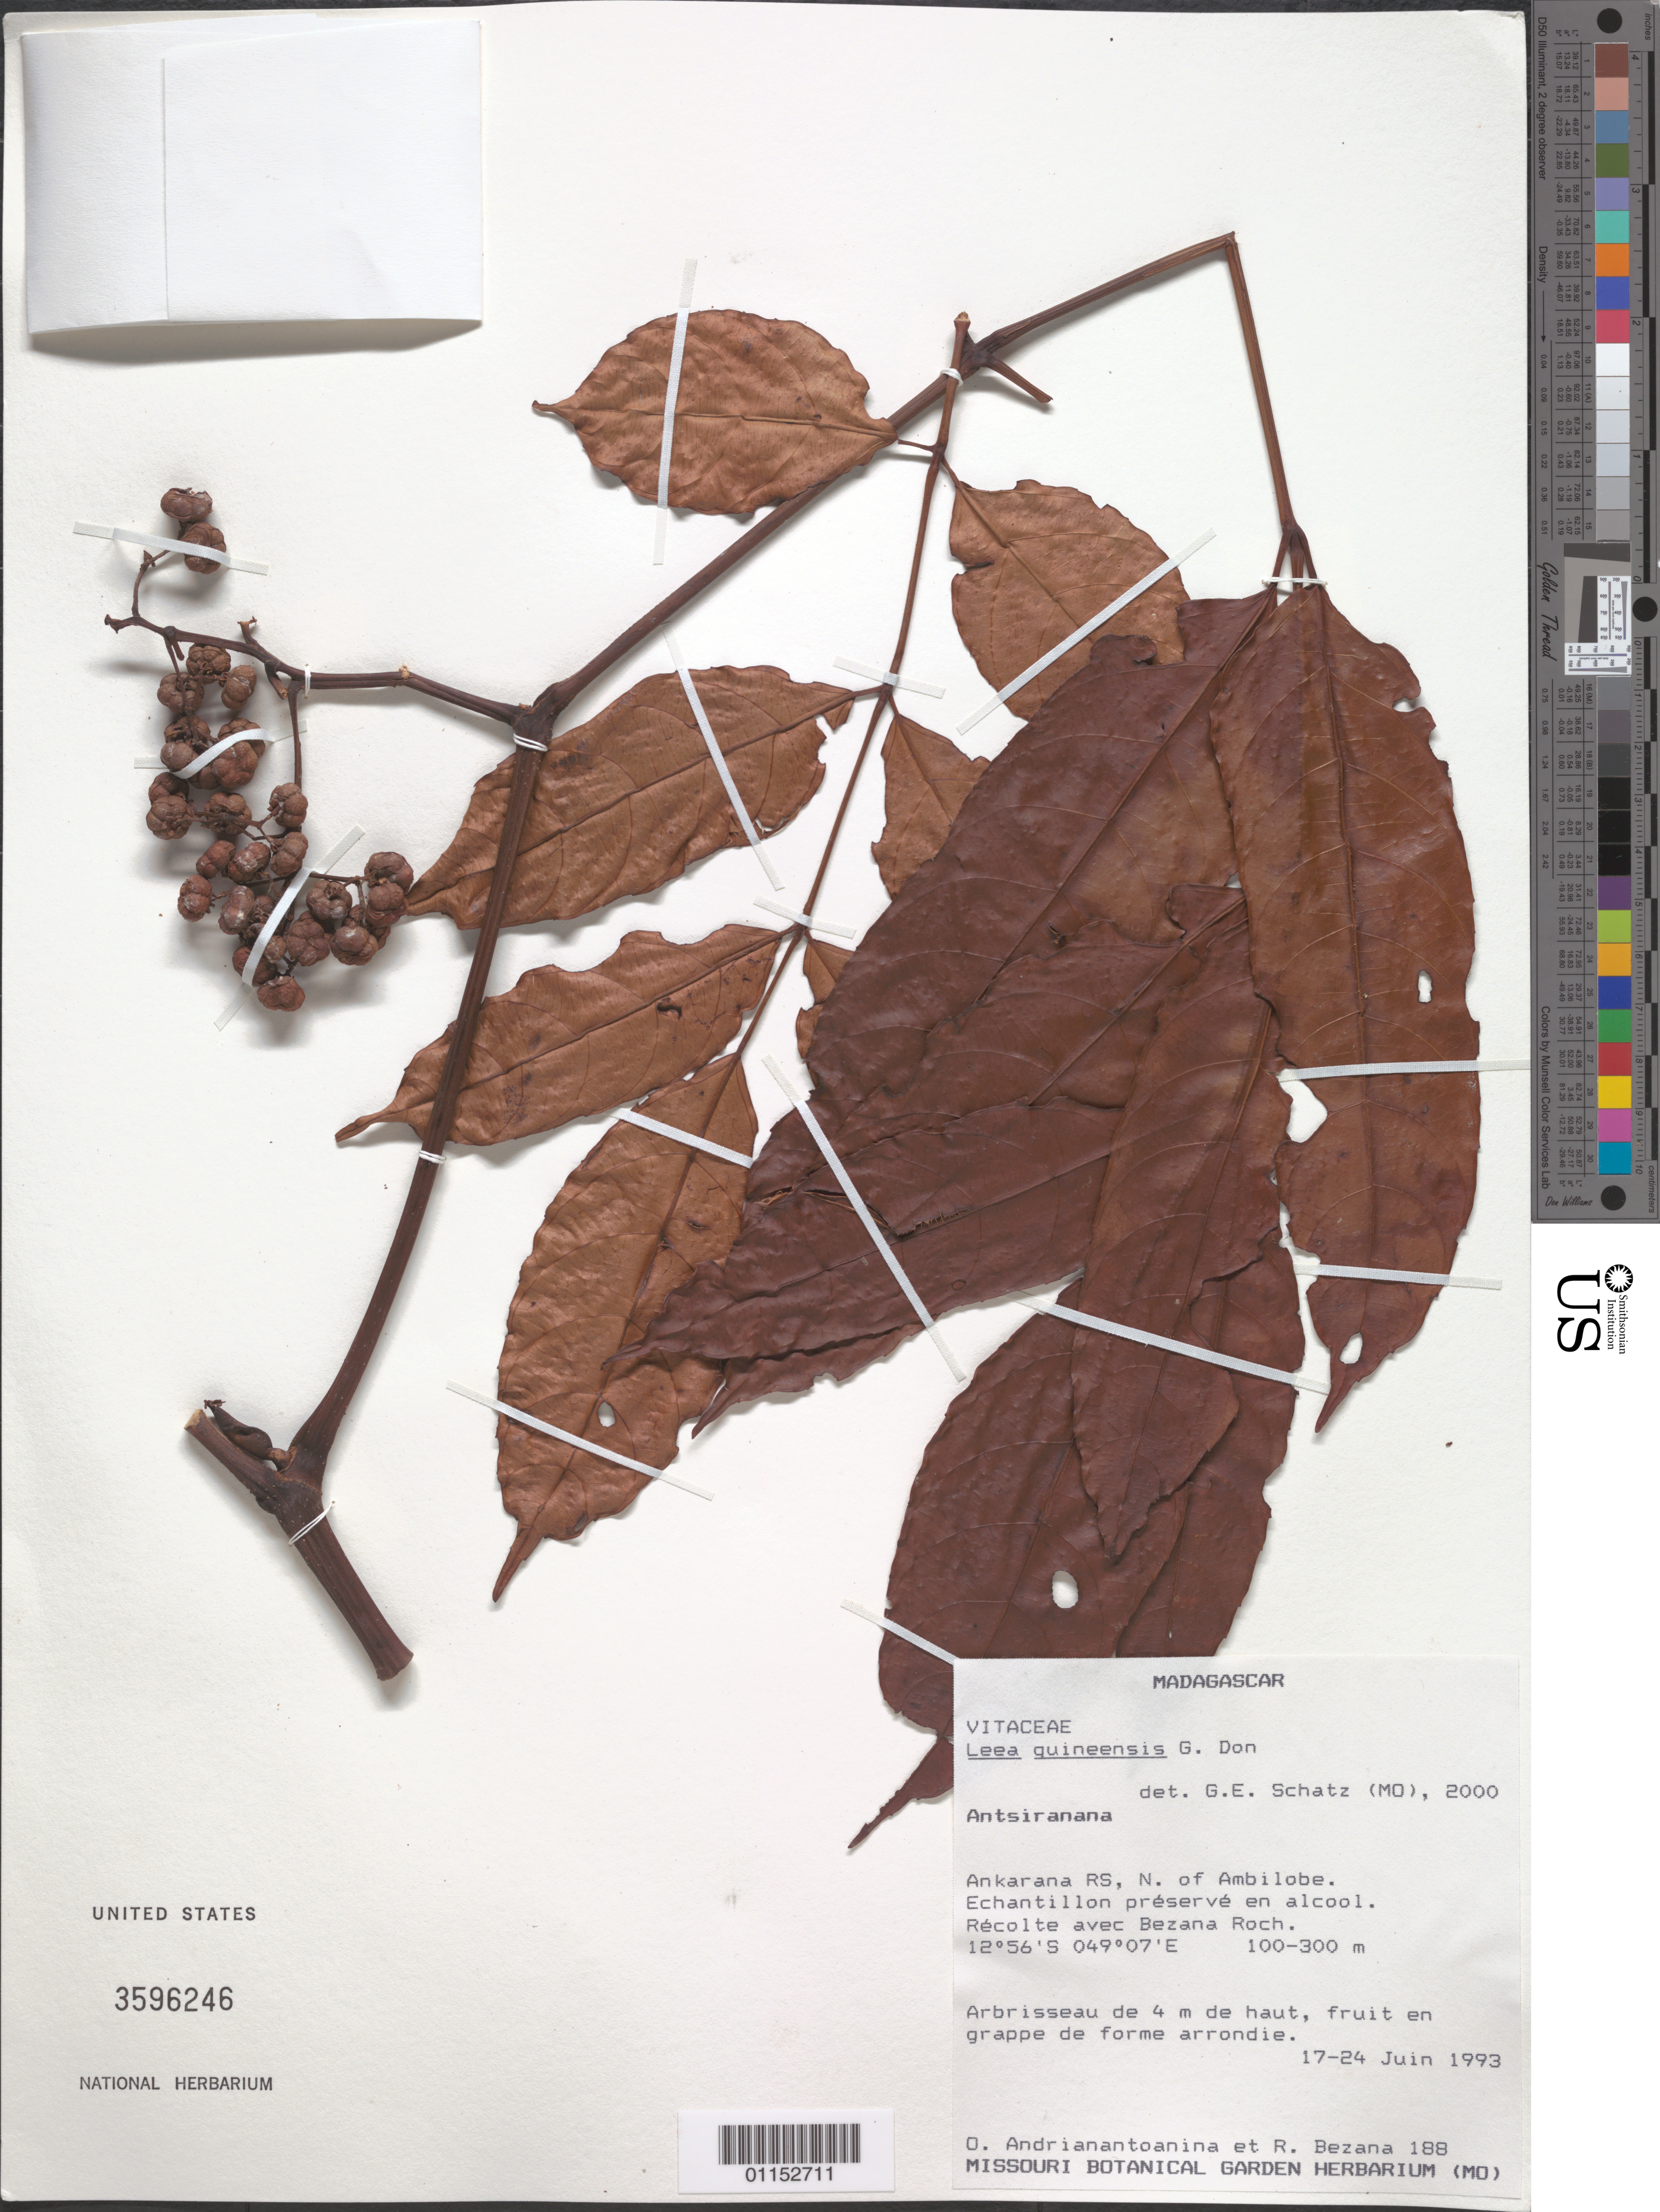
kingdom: Plantae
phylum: Tracheophyta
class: Magnoliopsida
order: Vitales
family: Vitaceae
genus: Leea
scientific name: Leea guineensis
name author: G. Don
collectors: O. Andrianantoanina & R. Bezana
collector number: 188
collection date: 1993-06-17/1993-06-24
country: Madagascar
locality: Ankarana RS, N of Ambilobe.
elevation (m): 100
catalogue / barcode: US 3596246